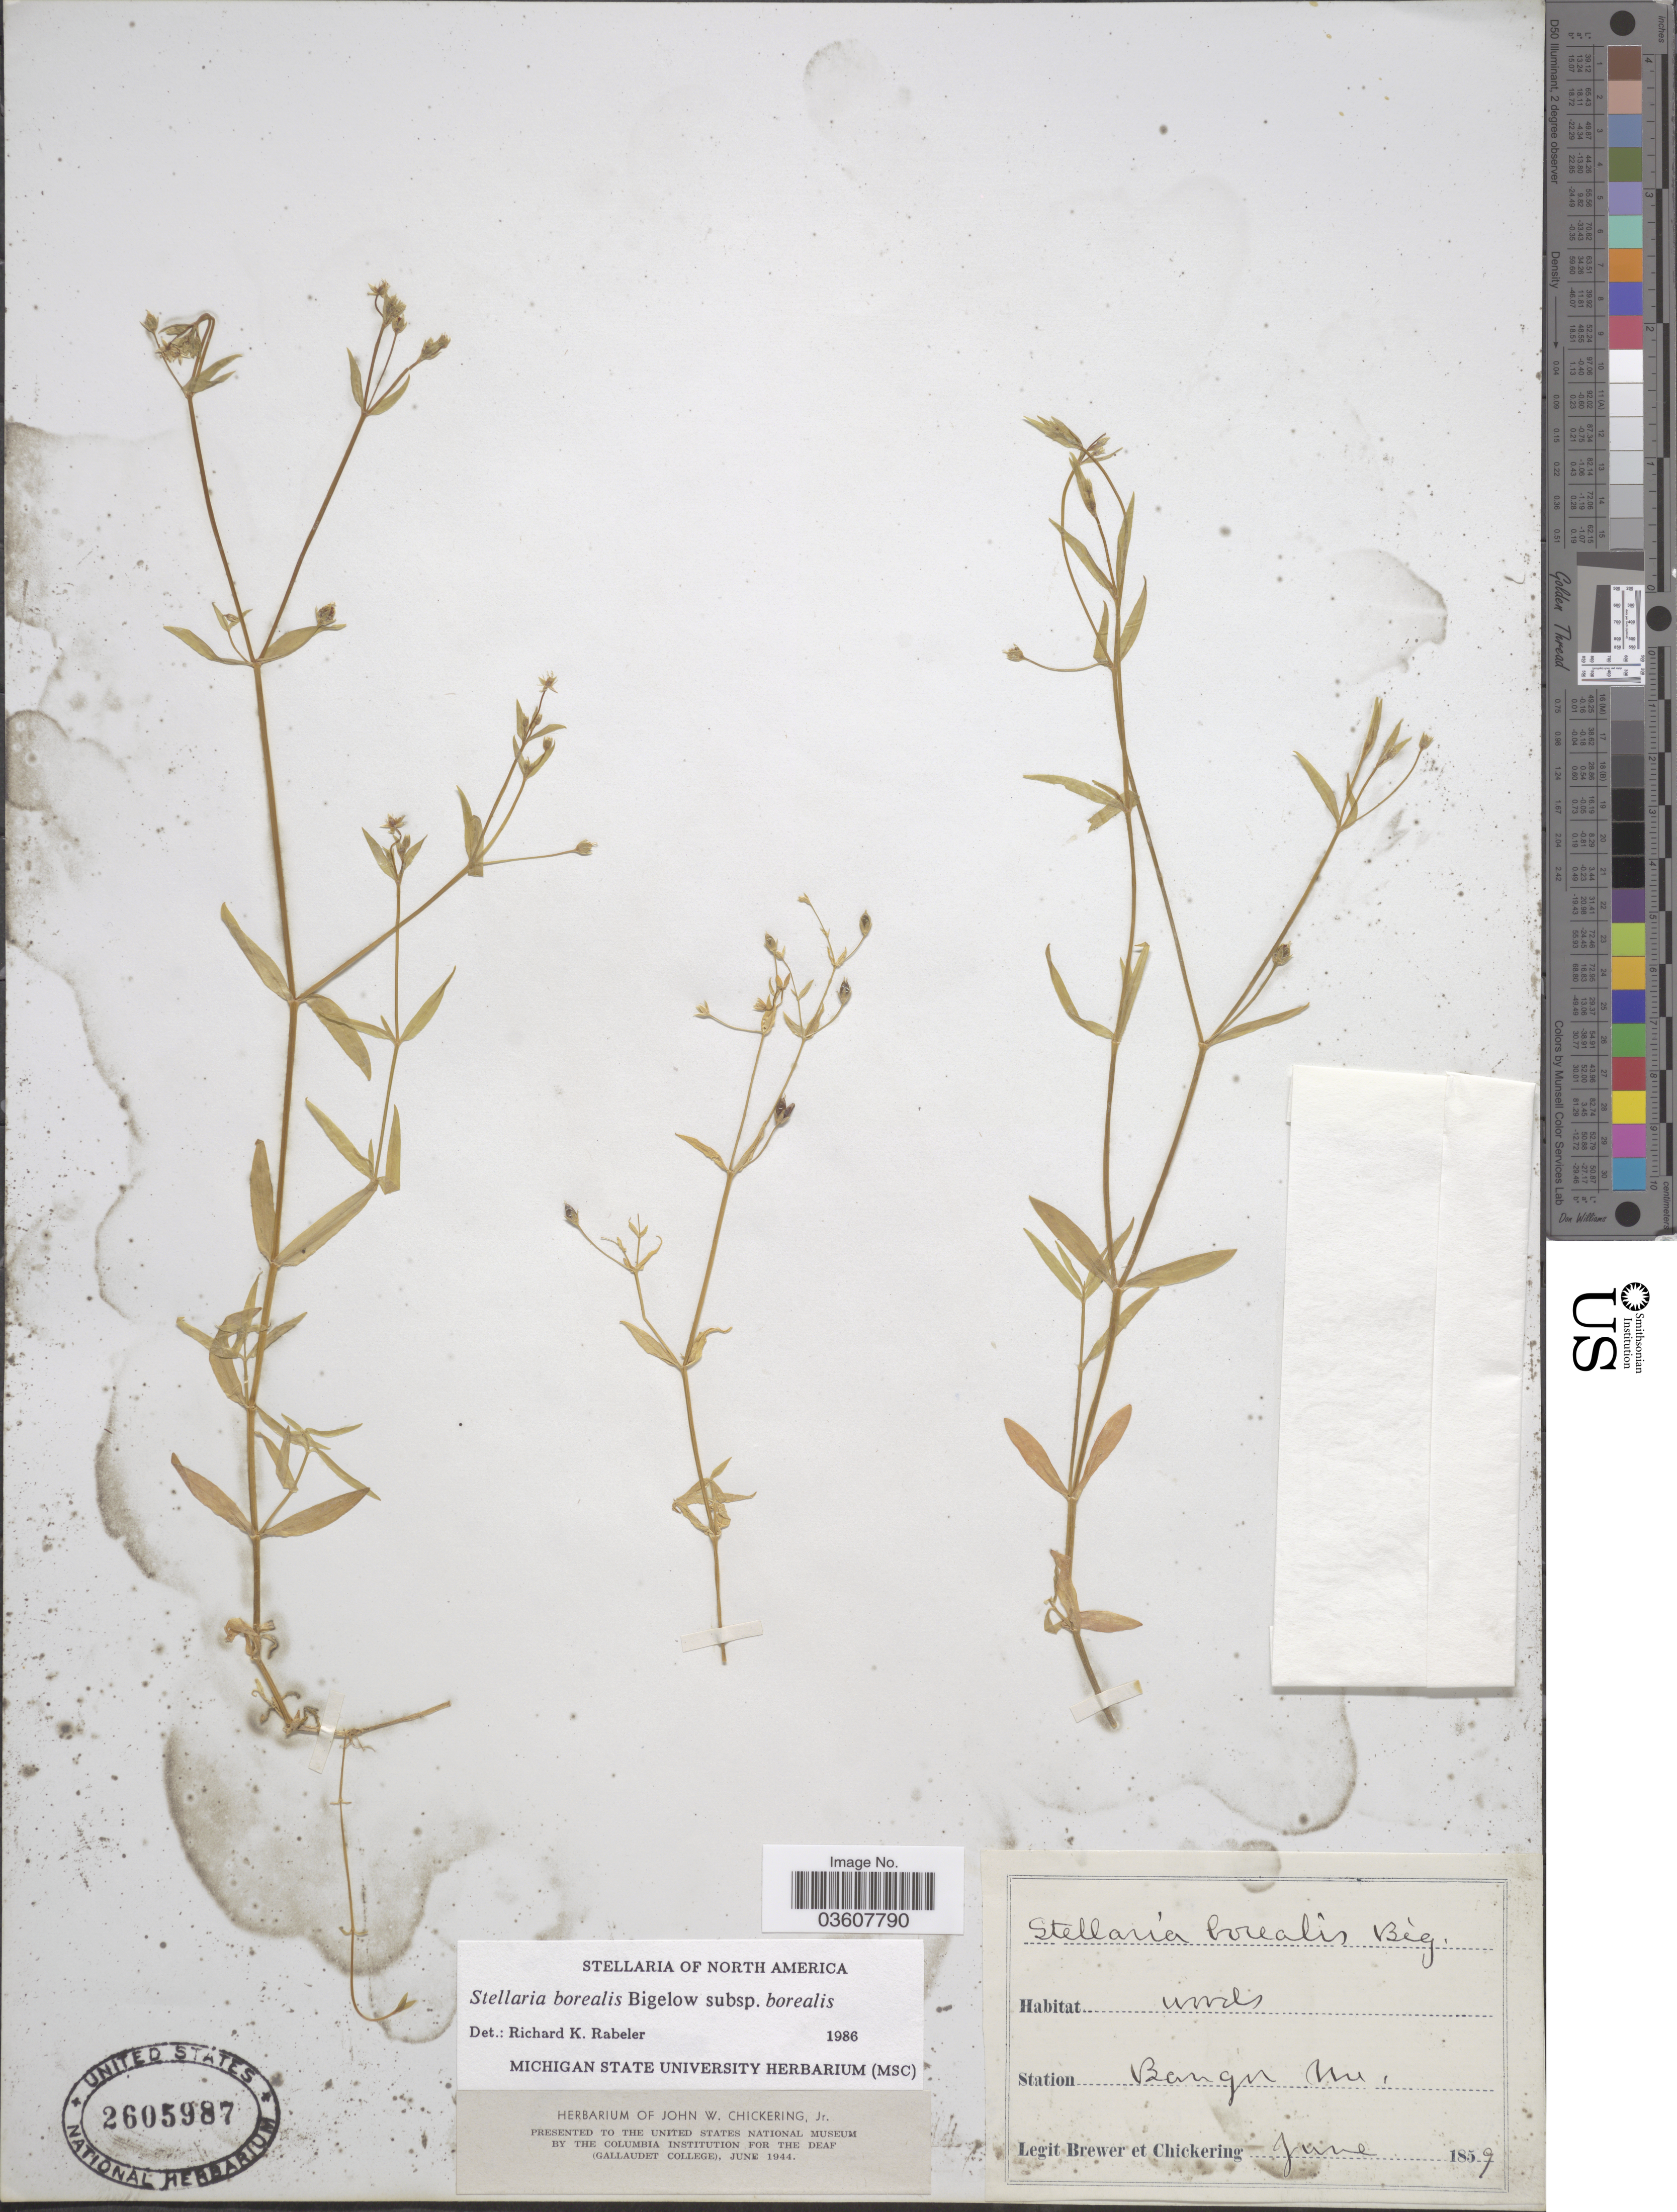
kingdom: Plantae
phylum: Tracheophyta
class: Magnoliopsida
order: Caryophyllales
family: Caryophyllaceae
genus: Stellaria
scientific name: Stellaria borealis subsp. borealis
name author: Bigelow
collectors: -. Brewer & J. Chickering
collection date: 1859-06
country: United States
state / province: Maine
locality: Station Bangor.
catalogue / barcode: US 2605987